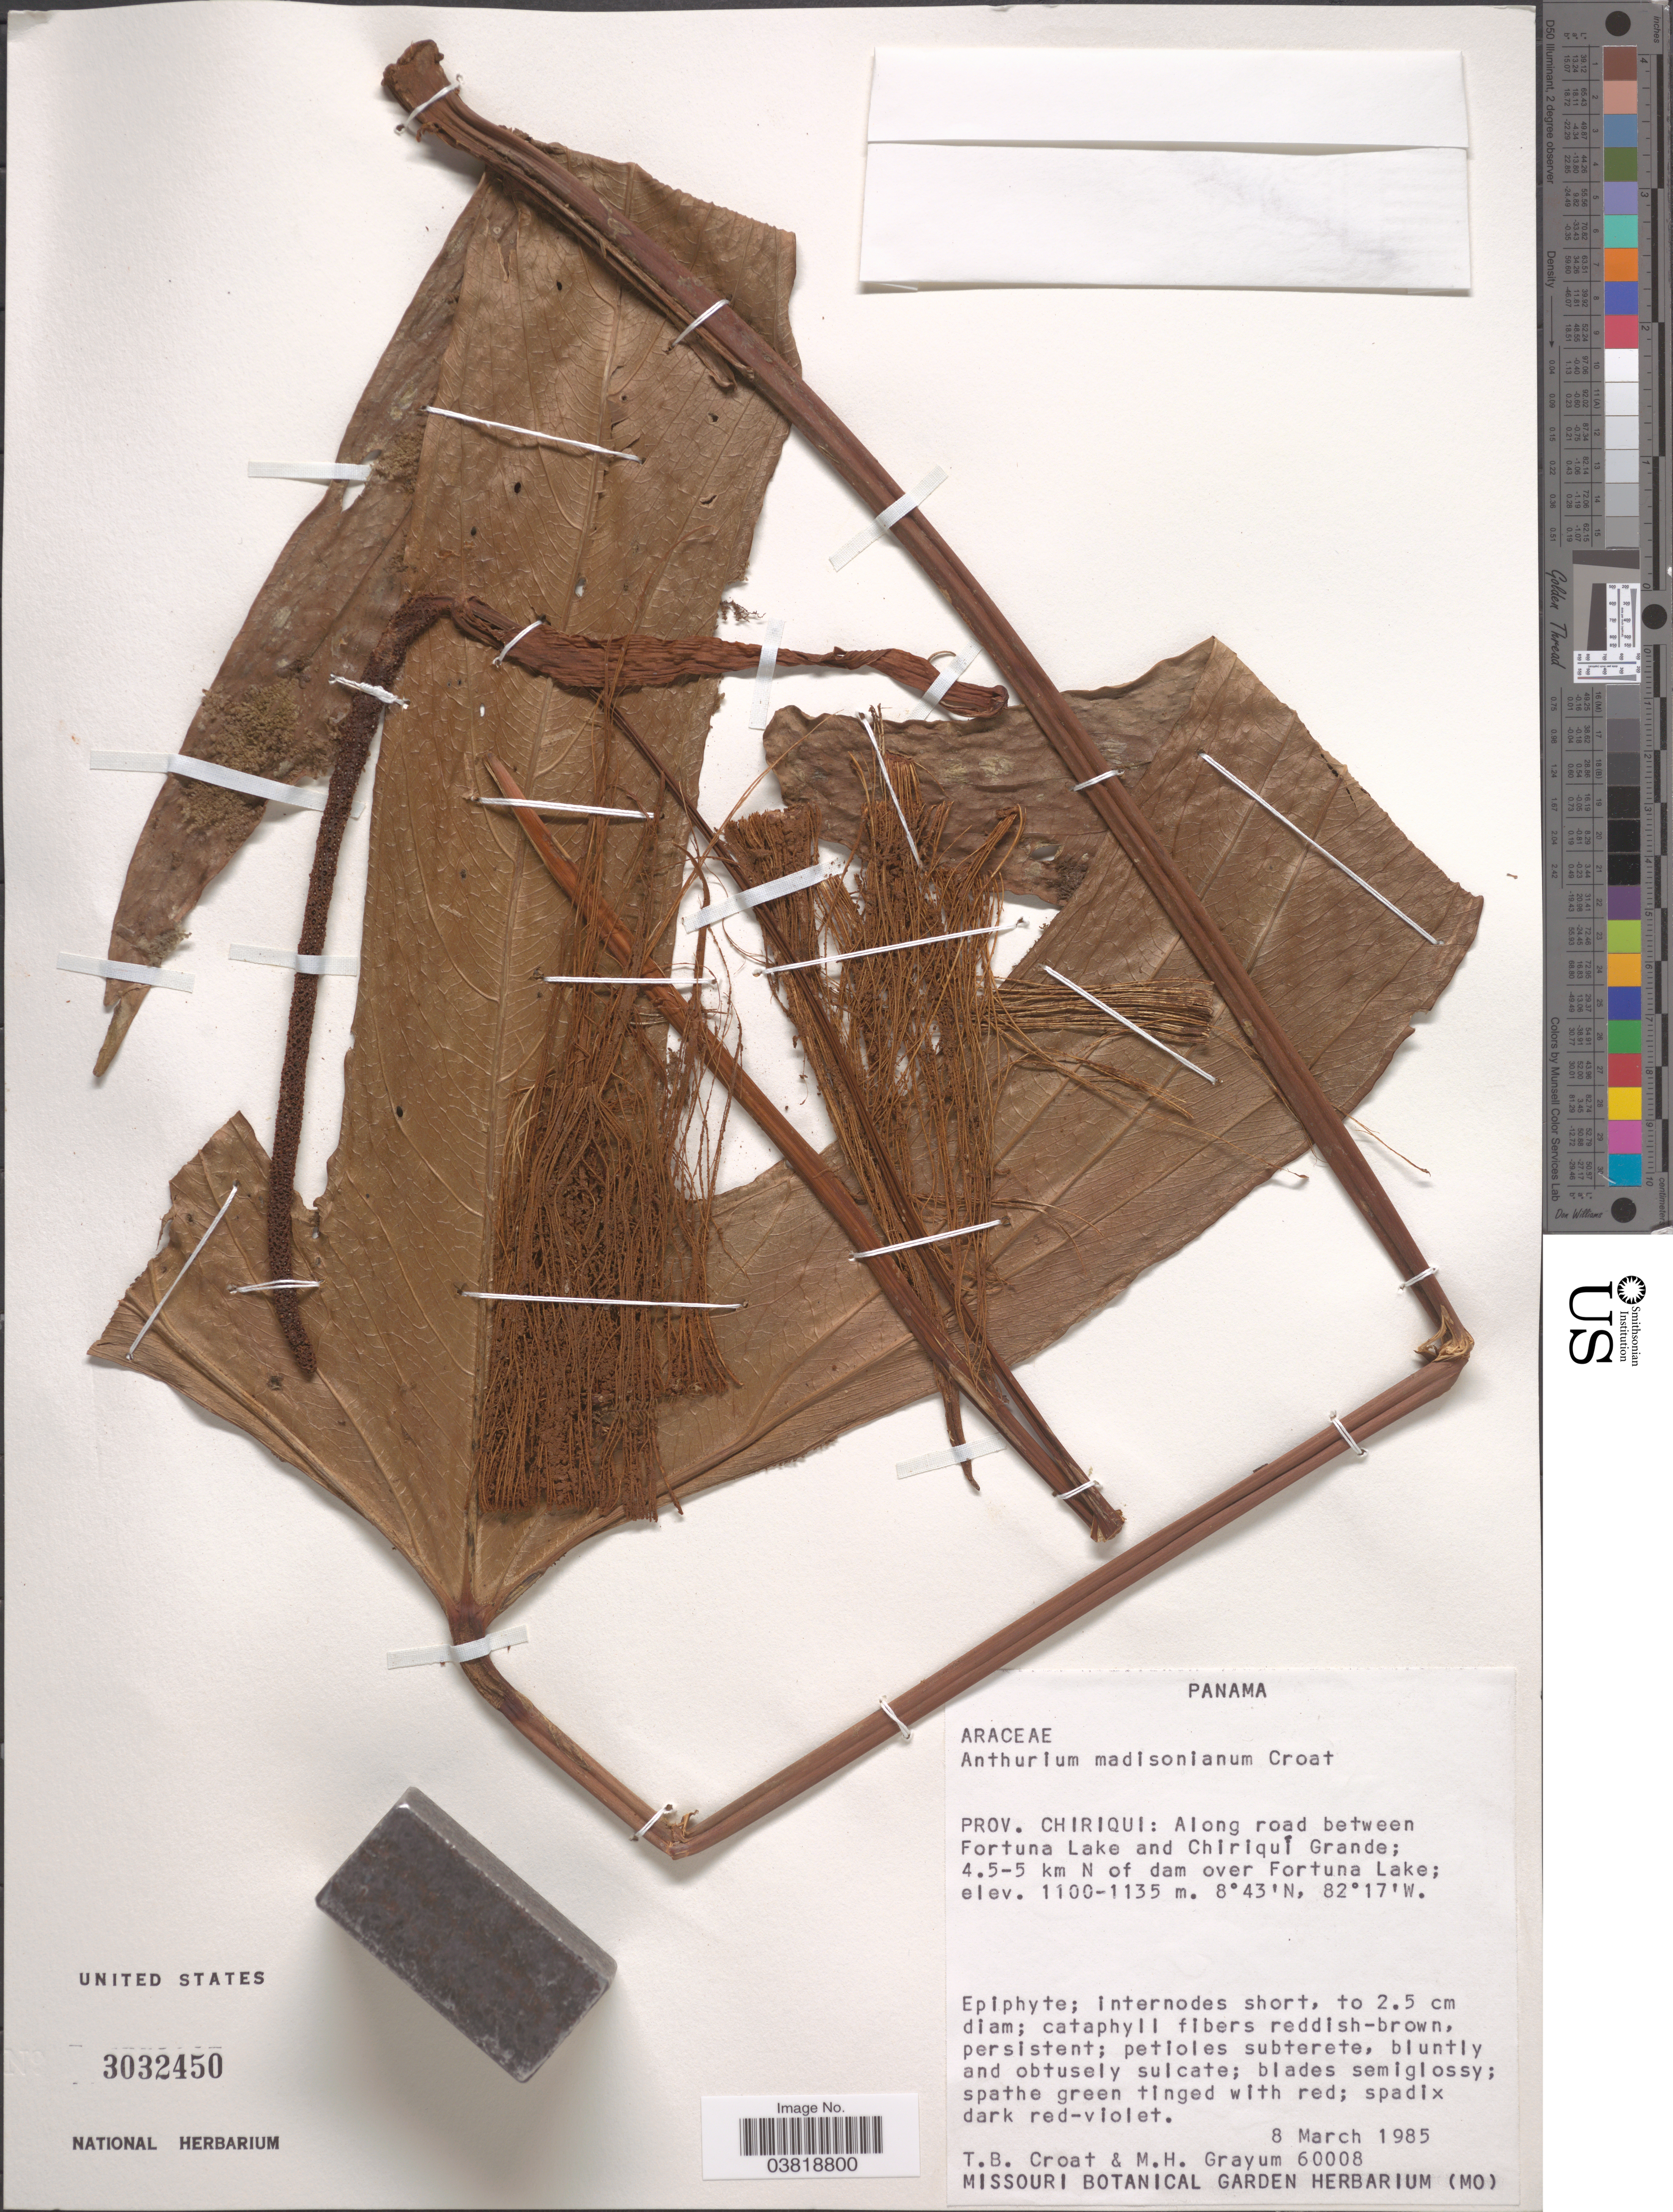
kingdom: Plantae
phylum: Tracheophyta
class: Liliopsida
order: Alismatales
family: Araceae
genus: Anthurium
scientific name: Anthurium madisonianum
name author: Croat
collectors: T. B. Croat & M. H. Grayum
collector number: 60008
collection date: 1985-03-08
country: Panama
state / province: Chiriqui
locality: Along road between Fortuna Lake and Chiriquí Grande; 4.5-5 km N of dam over Fortuna Lake.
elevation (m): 1100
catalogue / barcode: US 3032450